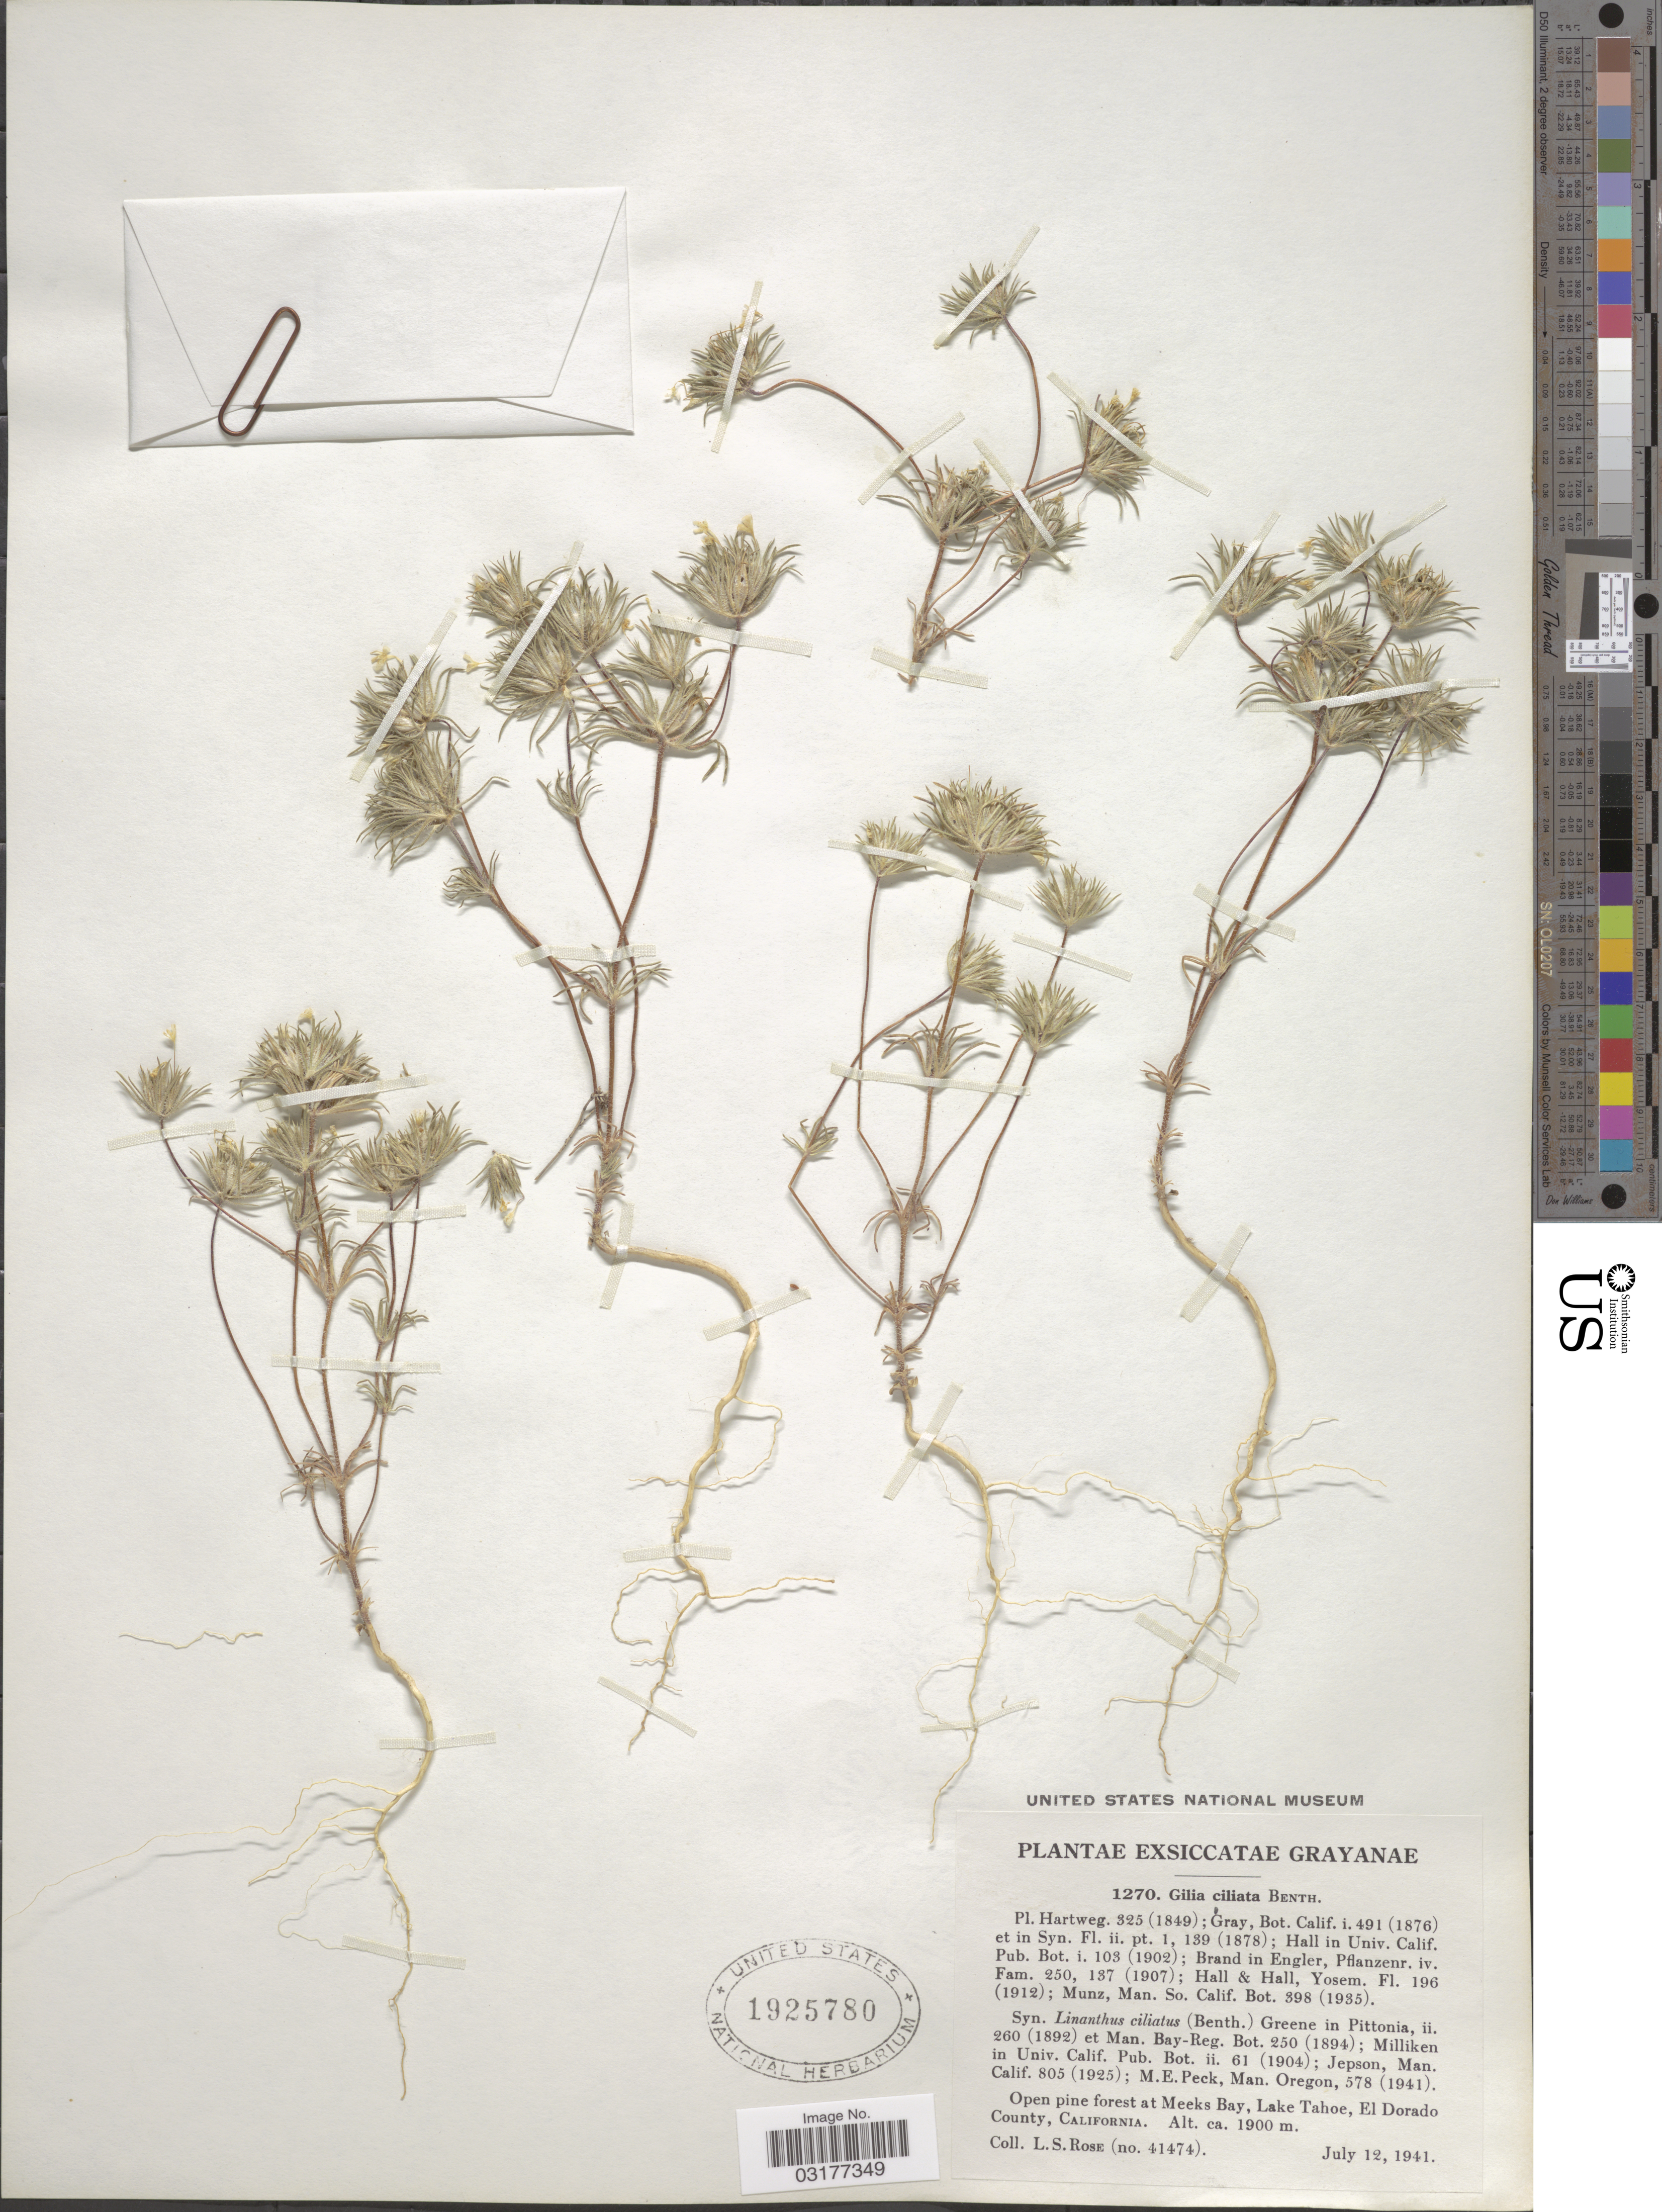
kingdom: Plantae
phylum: Tracheophyta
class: Magnoliopsida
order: Ericales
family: Polemoniaceae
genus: Leptosiphon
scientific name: Leptosiphon ciliatus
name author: (Benth.) Jeps.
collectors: L. S. Rose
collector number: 41474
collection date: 1941-07-12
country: United States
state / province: California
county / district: El Dorado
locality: Meeks Bay, Lake Tahoe, El Dorado County.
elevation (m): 1900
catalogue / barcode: US 1925780